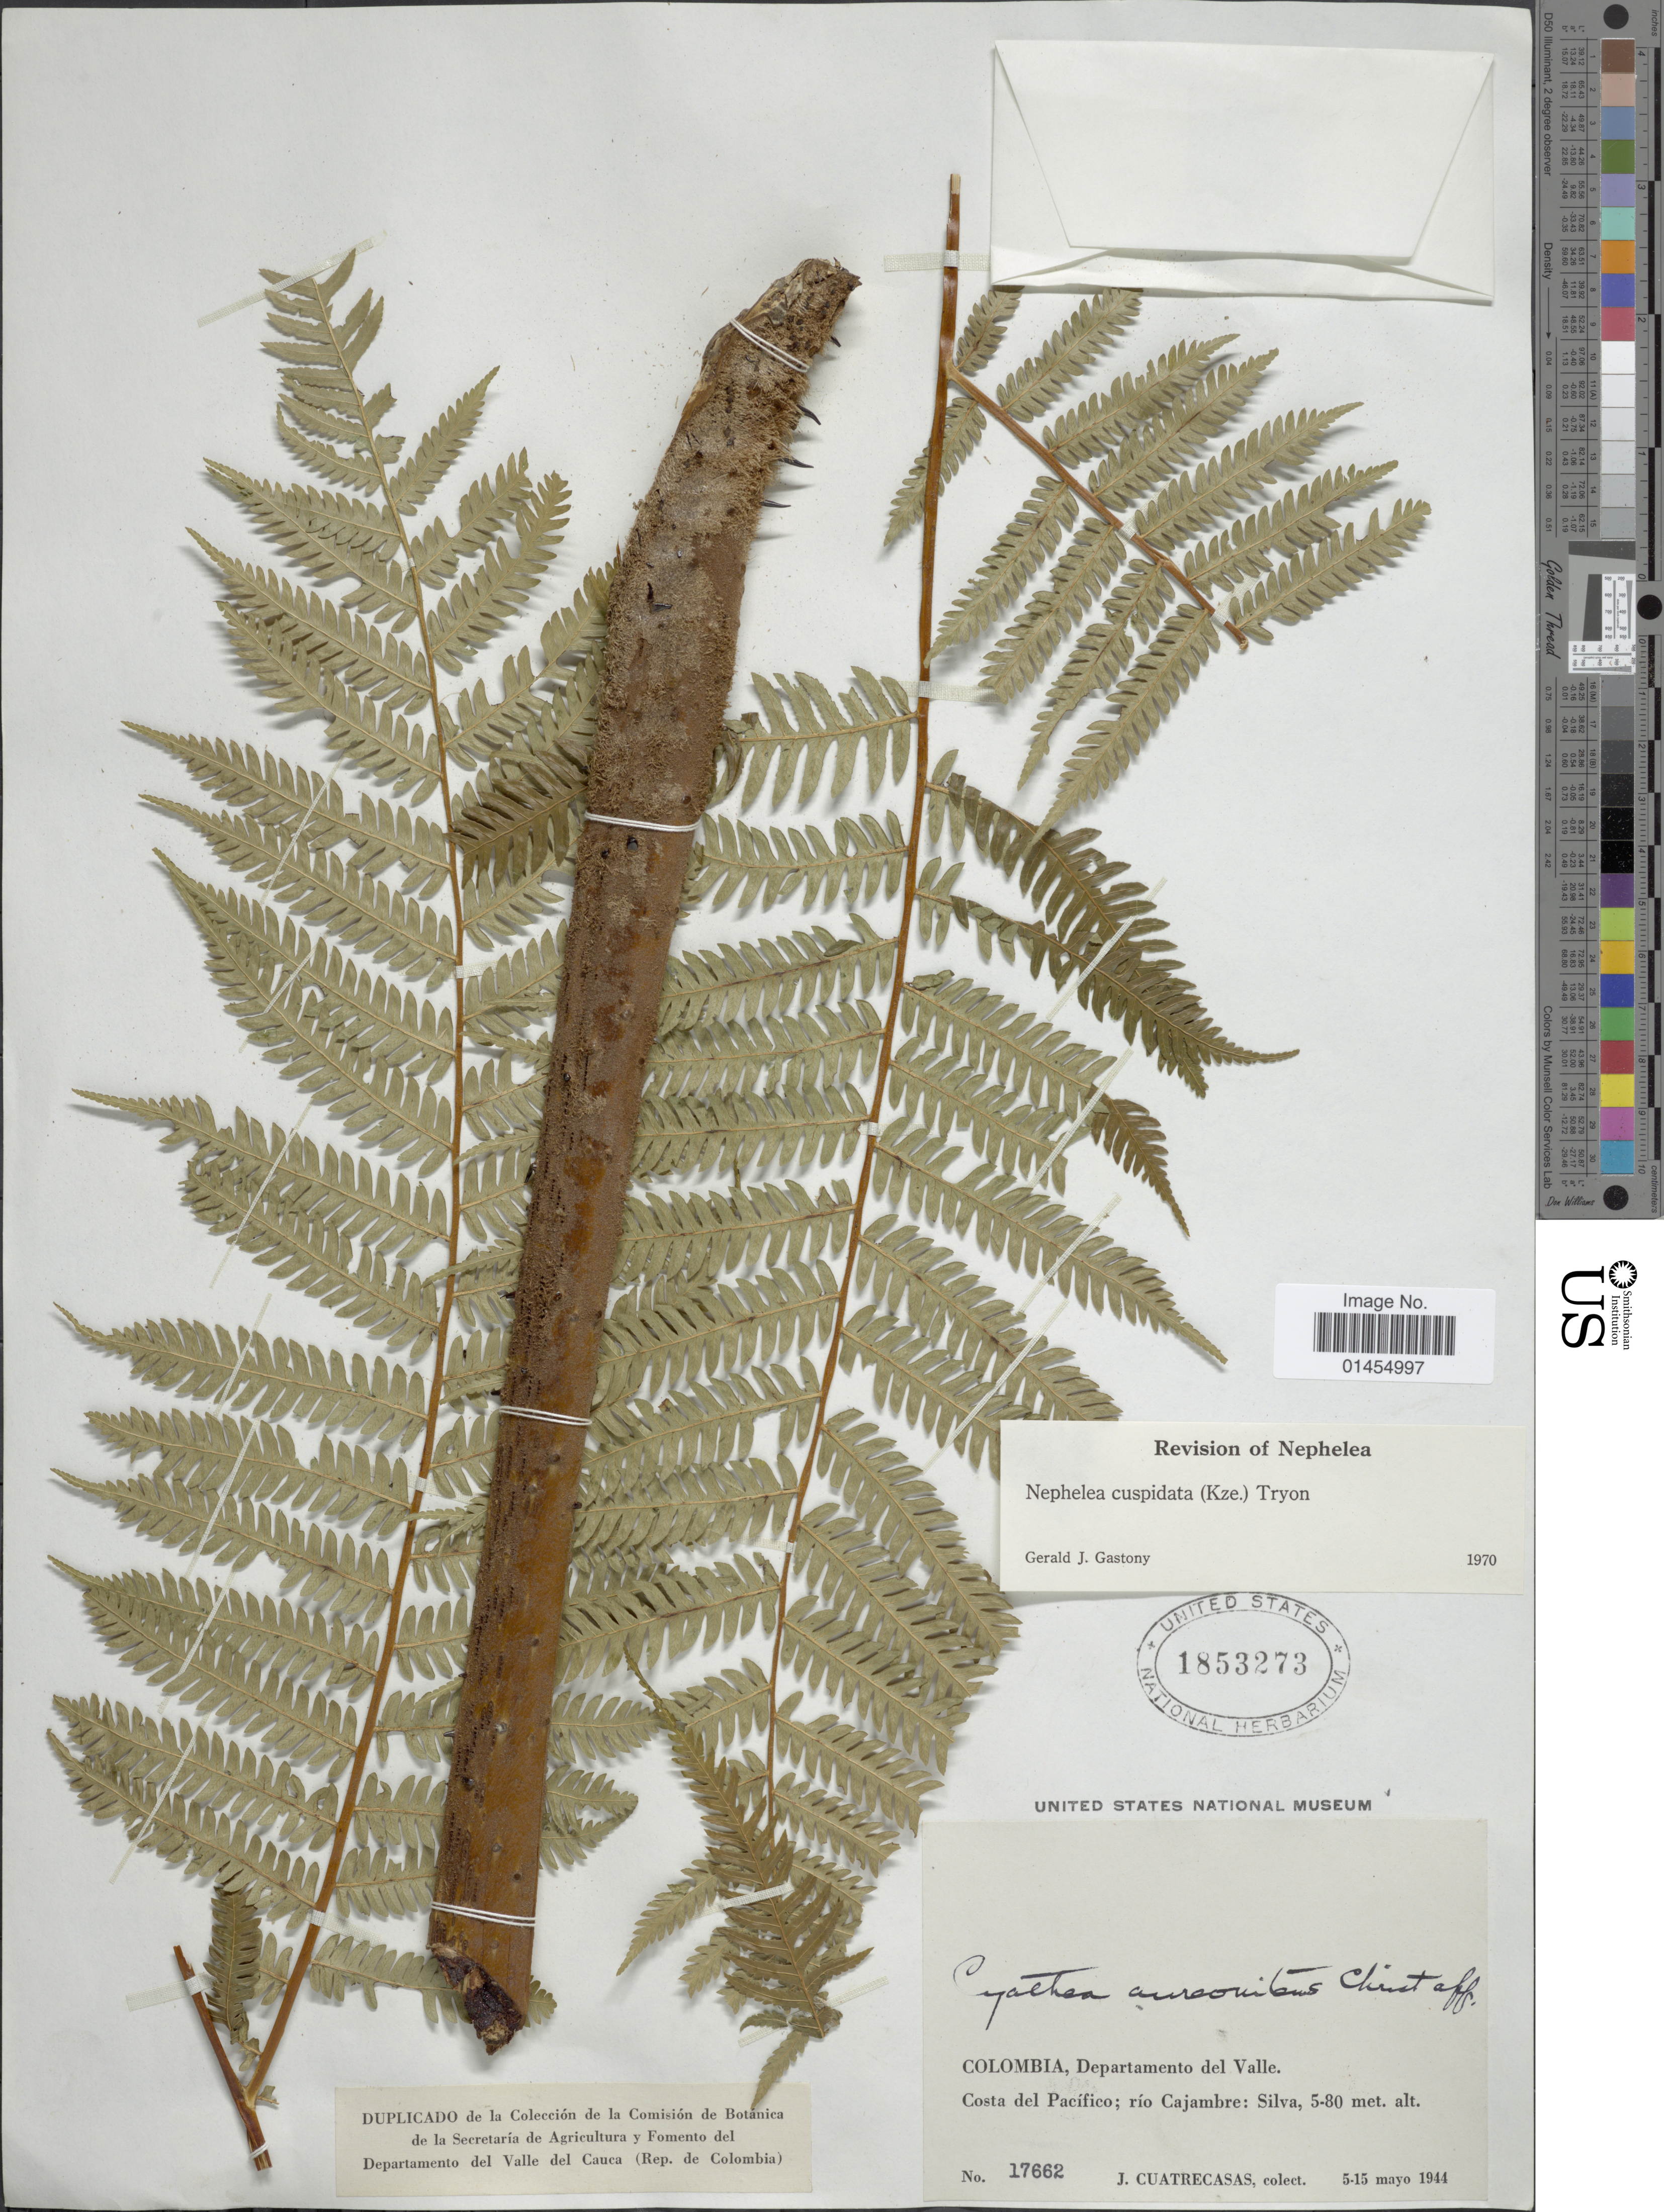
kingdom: Plantae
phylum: Tracheophyta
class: Polypodiopsida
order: Cyatheales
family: Cyatheaceae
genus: Alsophila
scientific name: Alsophila cuspidata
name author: (Kunze) D.S. Conant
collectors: J. Cuatrecasas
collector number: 17662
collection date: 1944-05-05/1944-05-15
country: Colombia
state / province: Valle del Cauca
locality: Departamento del Valle. Costa del Pacífico; río Cajambre: Silva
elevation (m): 5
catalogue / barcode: US 1853273